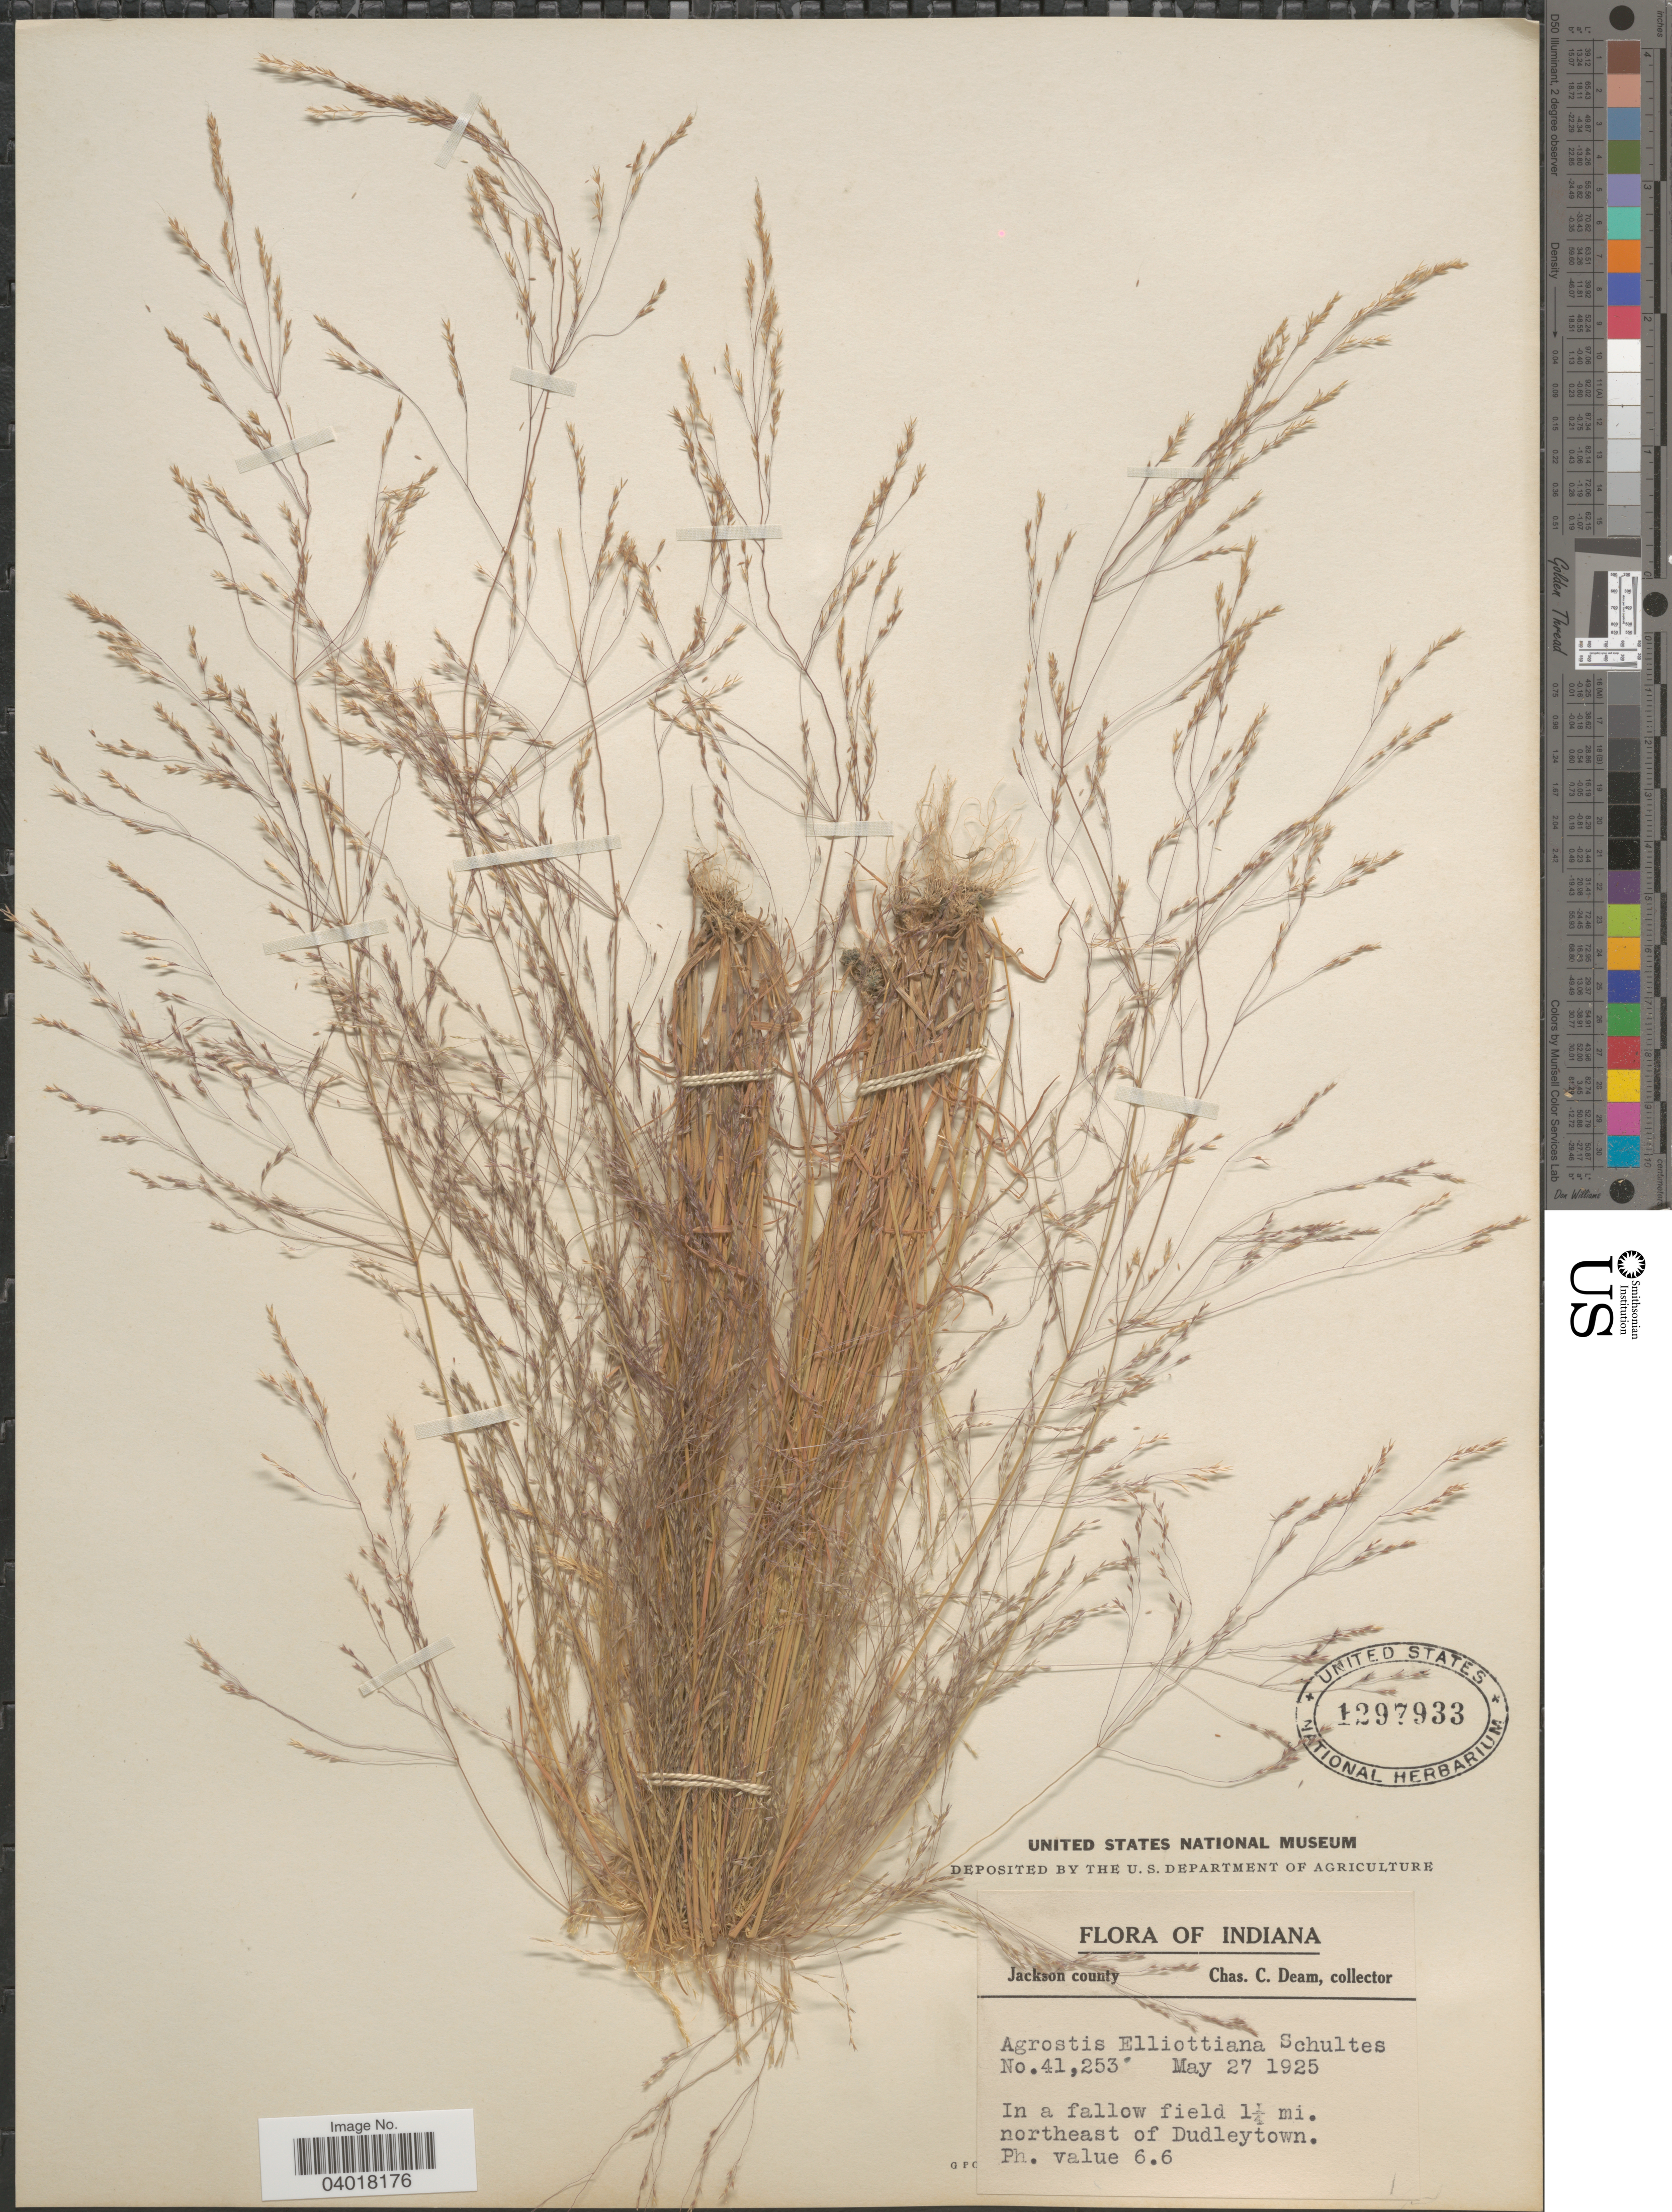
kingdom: Plantae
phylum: Tracheophyta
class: Liliopsida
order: Poales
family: Poaceae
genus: Agrostis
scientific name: Agrostis elliottiana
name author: Schult.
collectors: C. C. Deam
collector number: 41253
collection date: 1925-05-27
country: United States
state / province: Indiana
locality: Jackson county. In a fallow field 1¼ mi. northeast of Dudleytown.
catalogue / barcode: US 1297933